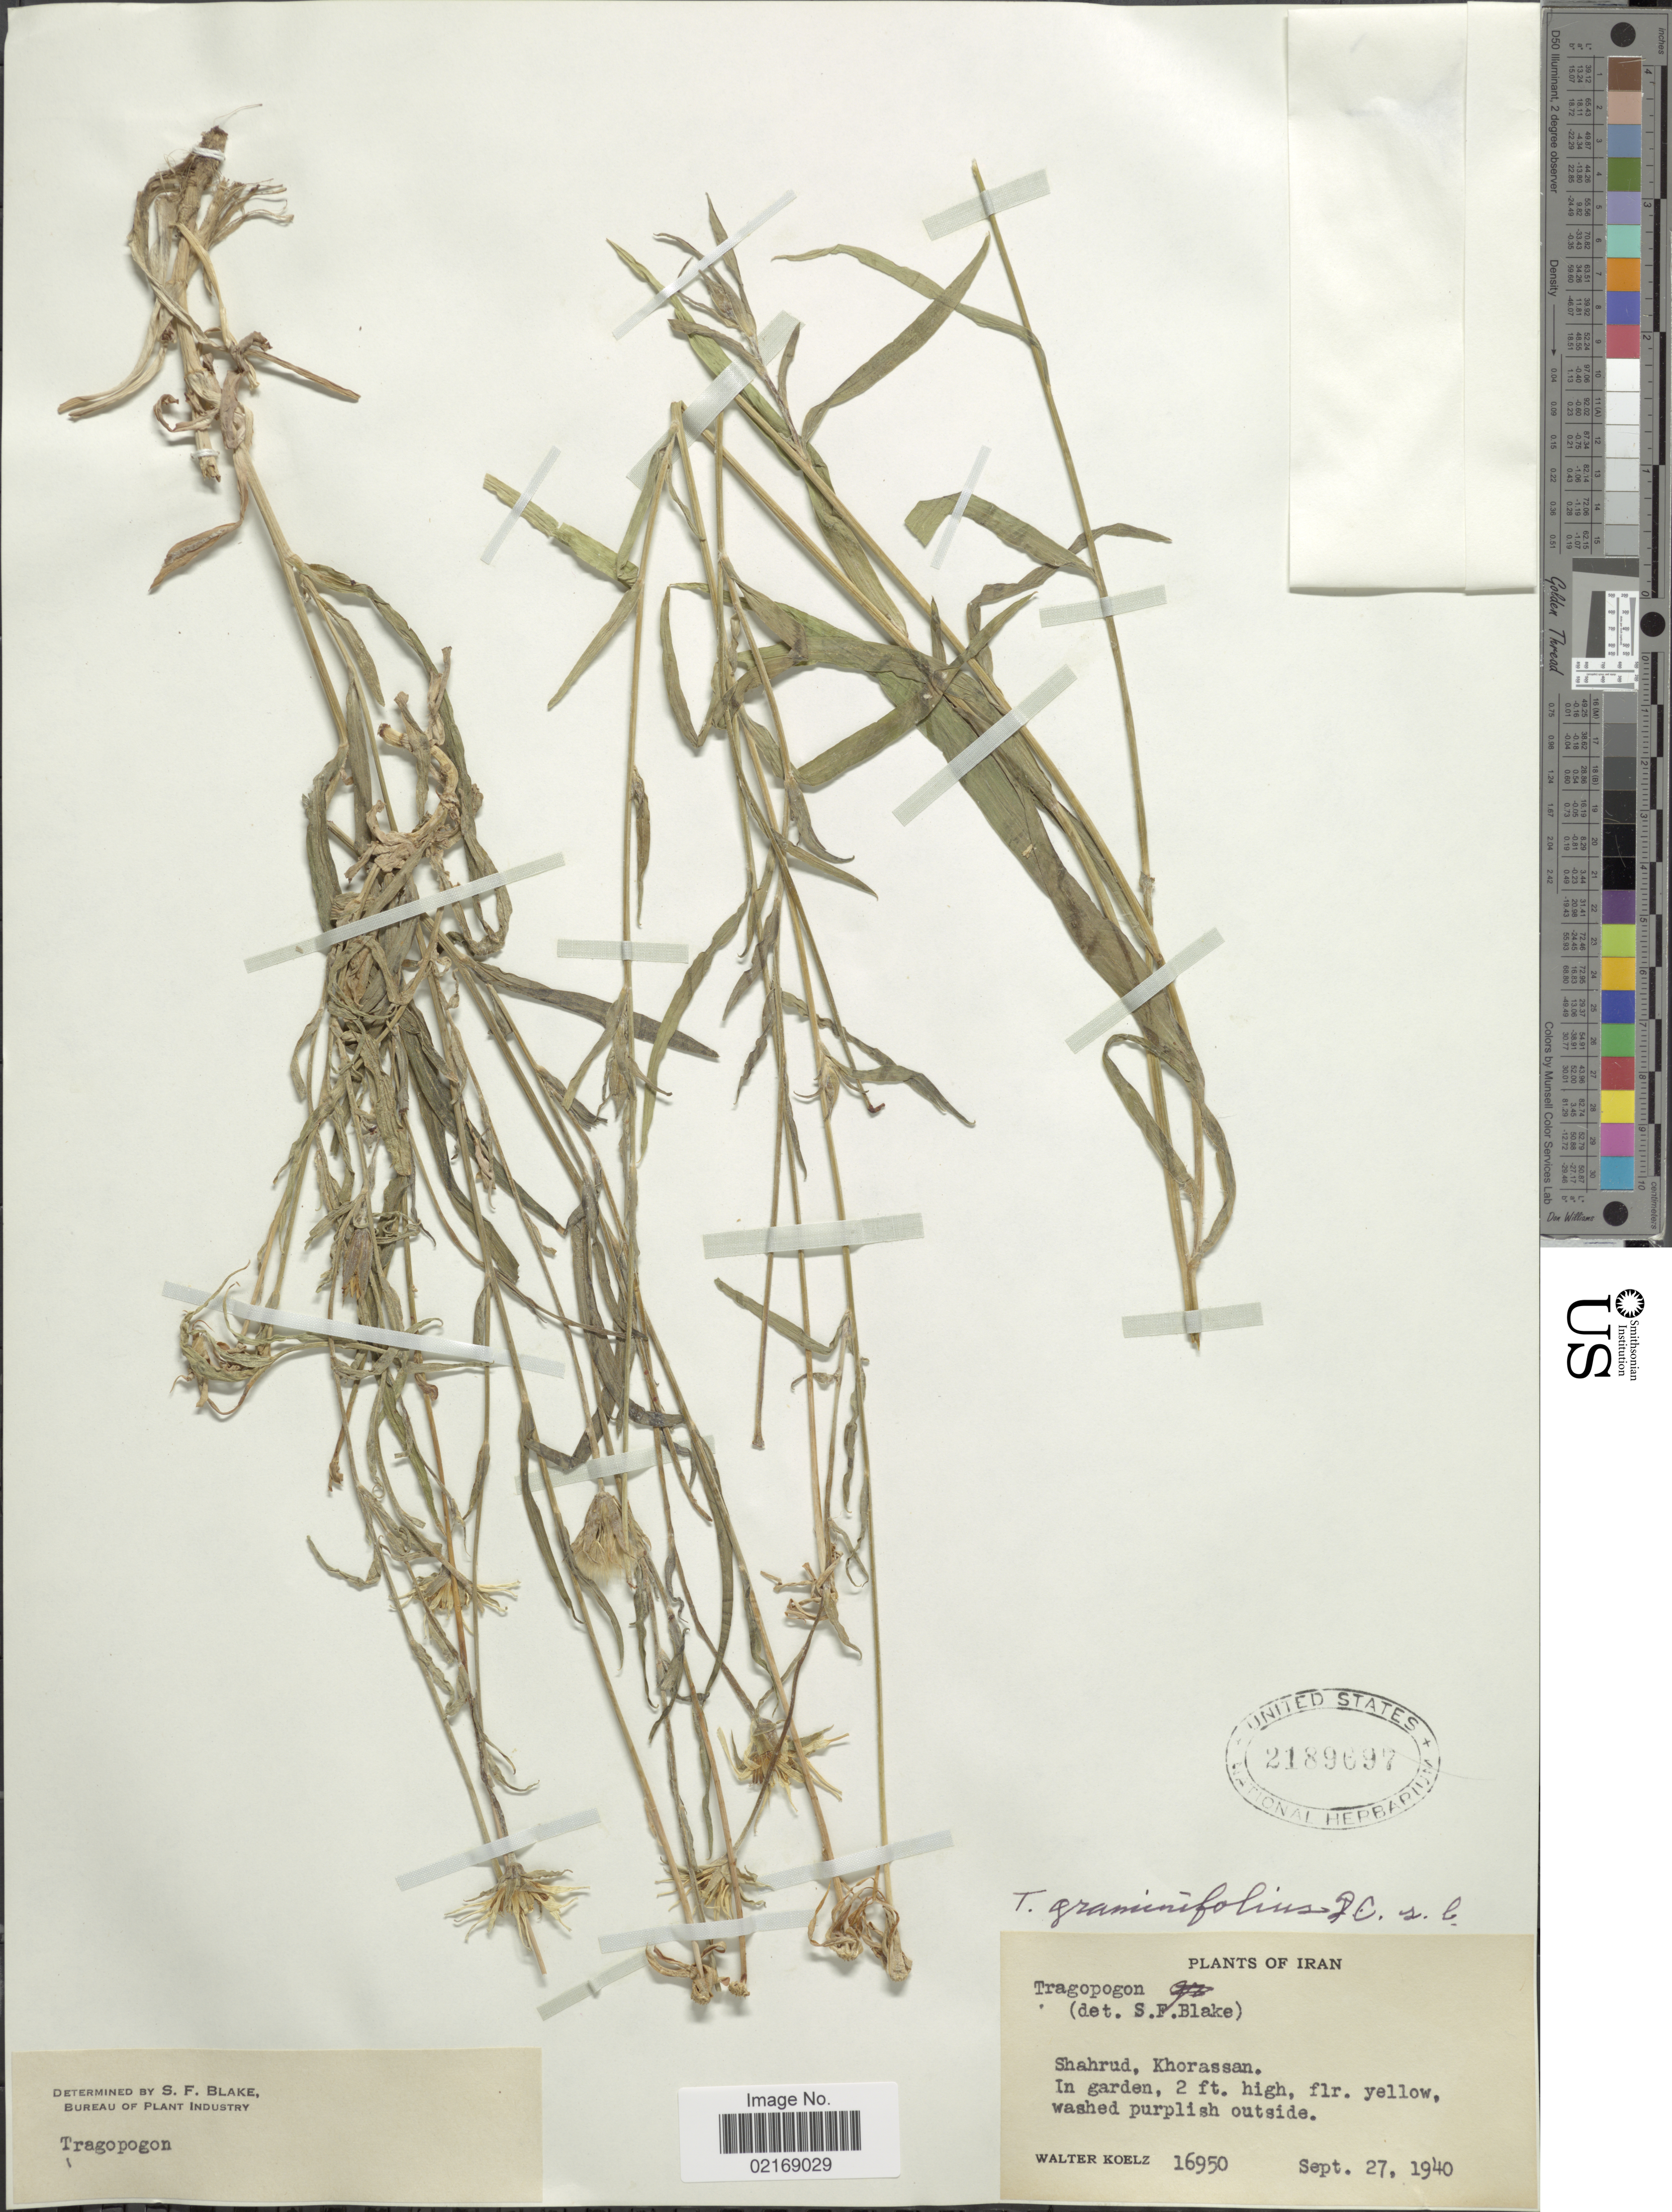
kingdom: Plantae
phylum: Tracheophyta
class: Magnoliopsida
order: Asterales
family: Asteraceae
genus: Tragopogon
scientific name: Tragopogon graminifolius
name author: DC.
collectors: W. N. Koelz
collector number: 16950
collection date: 1940-09-27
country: Iran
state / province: Khorasan [obsolete]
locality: Shahrud. In garden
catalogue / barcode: US 2189697